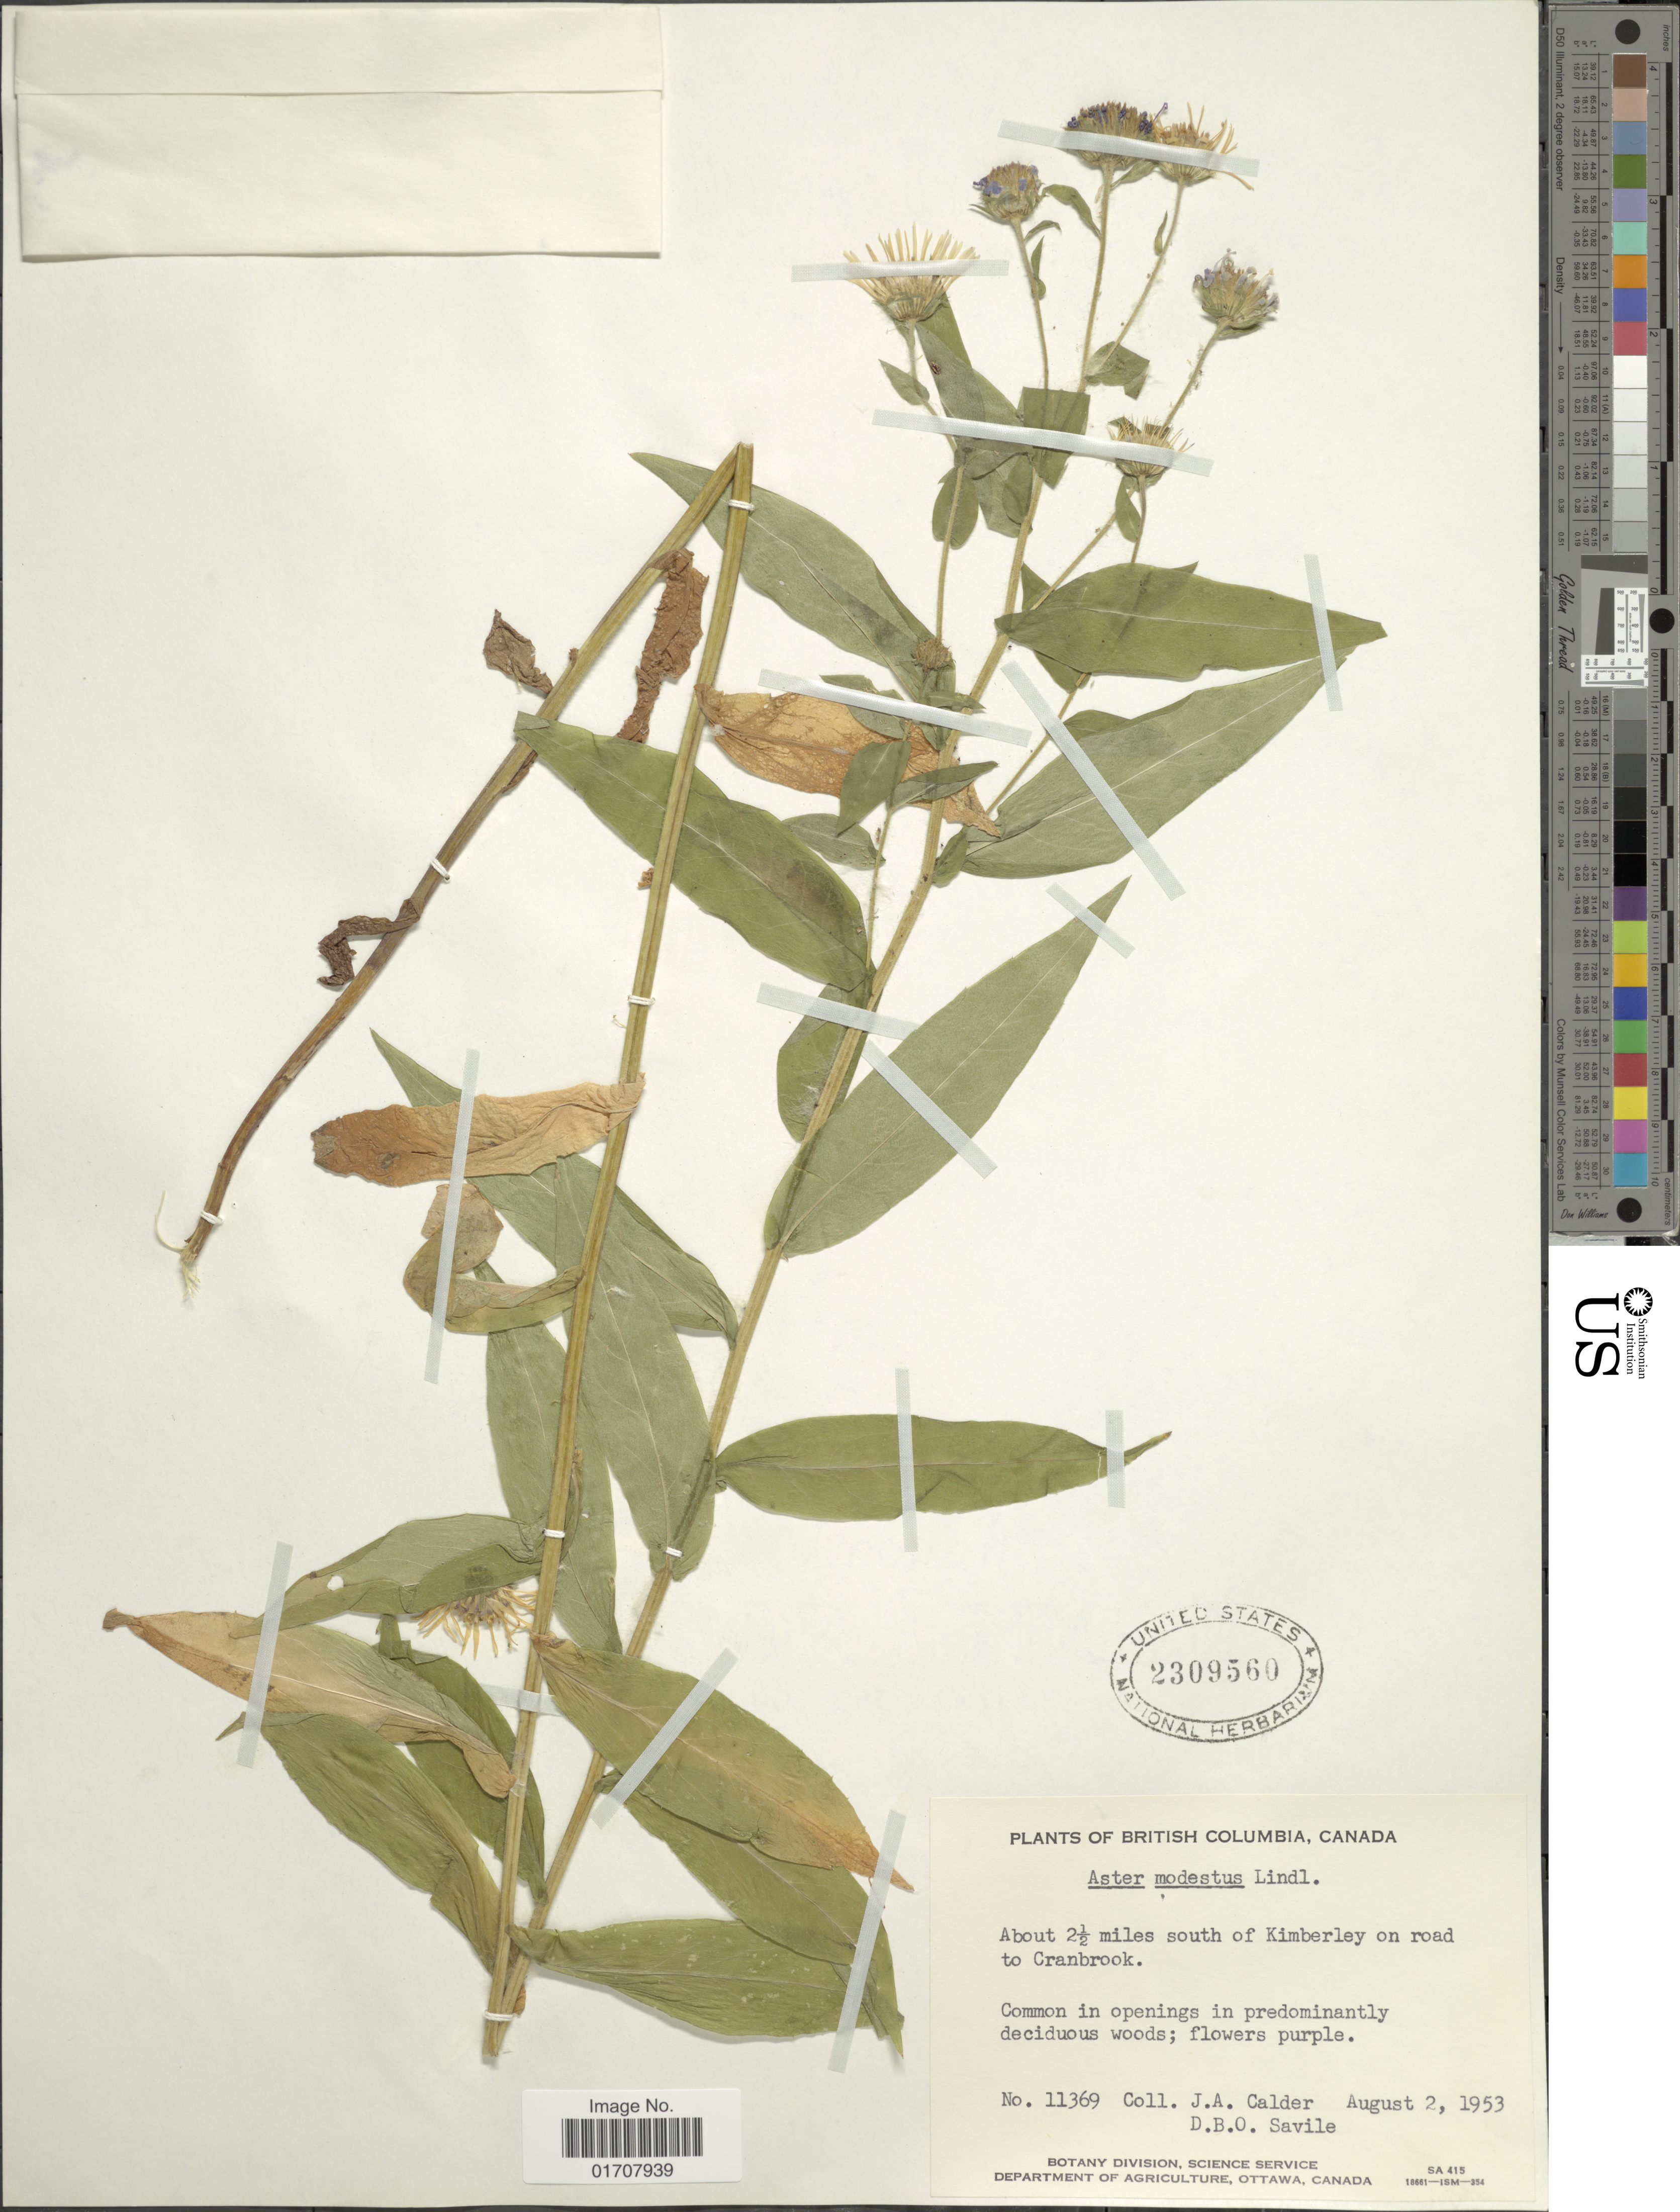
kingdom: Plantae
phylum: Tracheophyta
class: Magnoliopsida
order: Asterales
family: Asteraceae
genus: Canadanthus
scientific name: Canadanthus modestus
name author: (Lindl.) G.L. Nesom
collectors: J. A. Calder & D. Savile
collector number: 11369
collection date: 1953-08-02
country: Canada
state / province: British Columbia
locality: About 2½ miles south of Kimberley on road to Cranbrook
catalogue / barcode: US 2309560